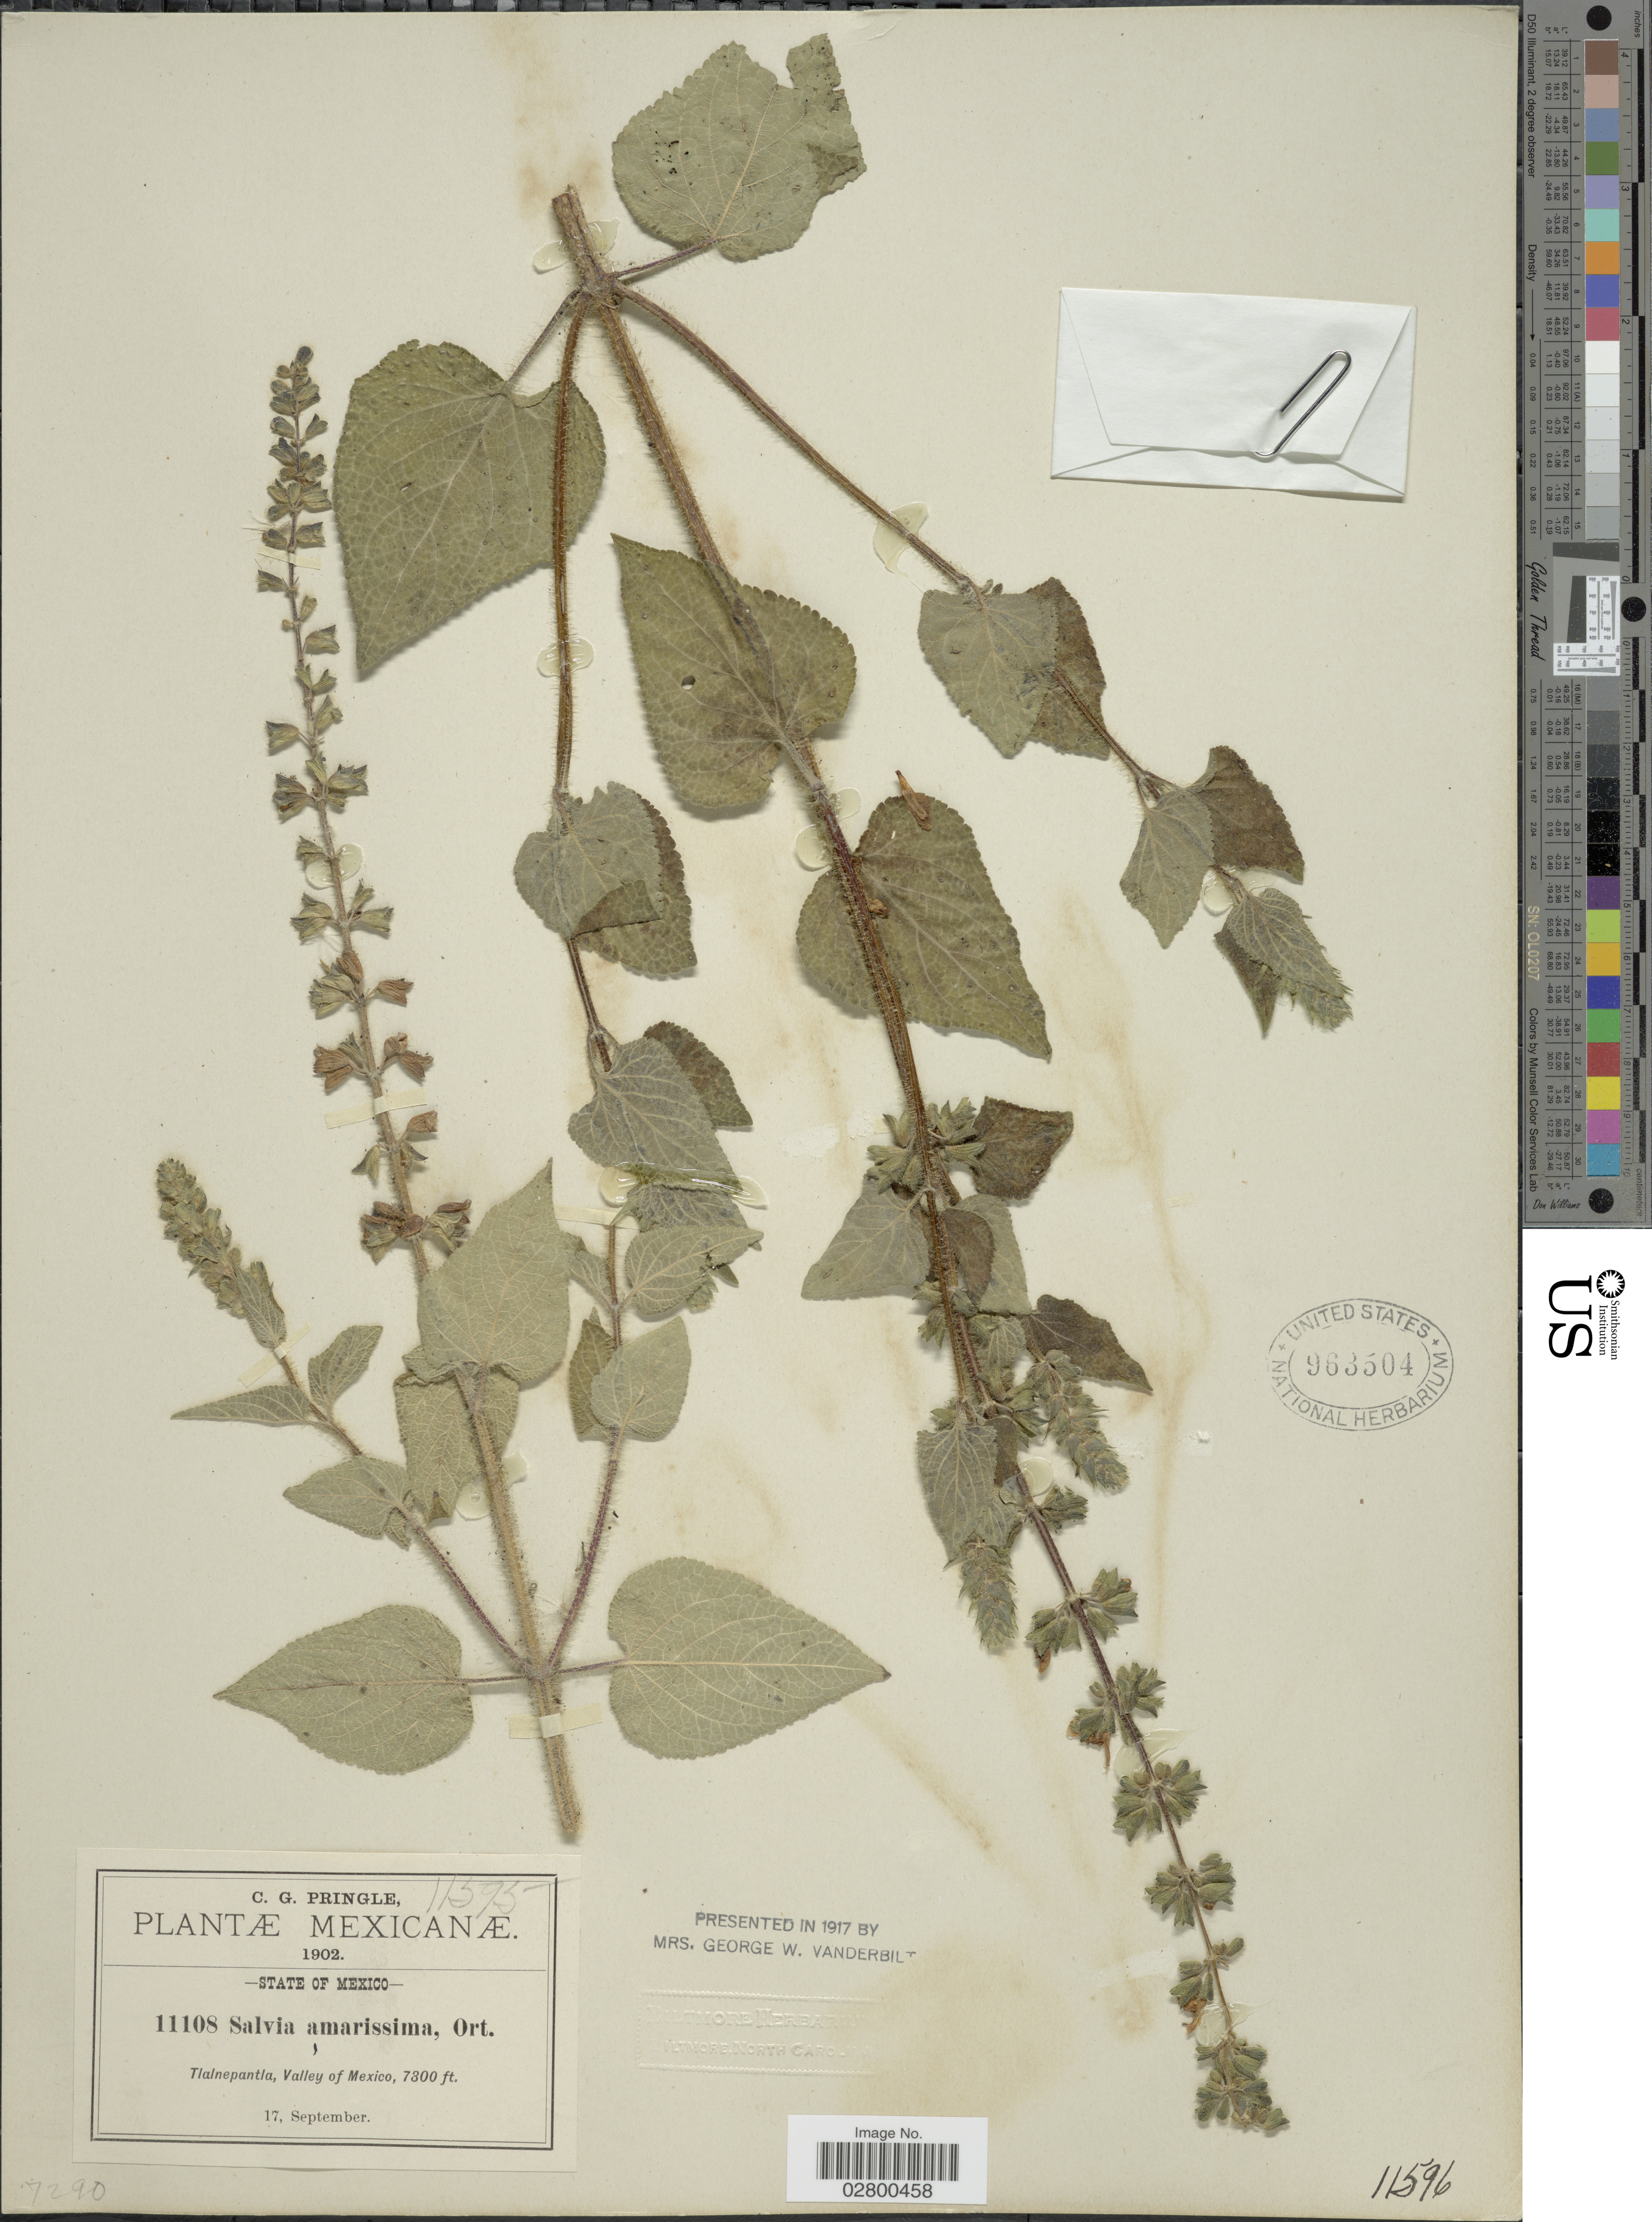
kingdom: Plantae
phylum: Tracheophyta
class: Magnoliopsida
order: Lamiales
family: Lamiaceae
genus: Salvia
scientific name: Salvia amarissima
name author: Orteg.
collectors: C. G. Pringle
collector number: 11108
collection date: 1902-09-17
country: Mexico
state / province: México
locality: Tlalnepantla, Valley of Mexico.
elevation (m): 2225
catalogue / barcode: US 963504